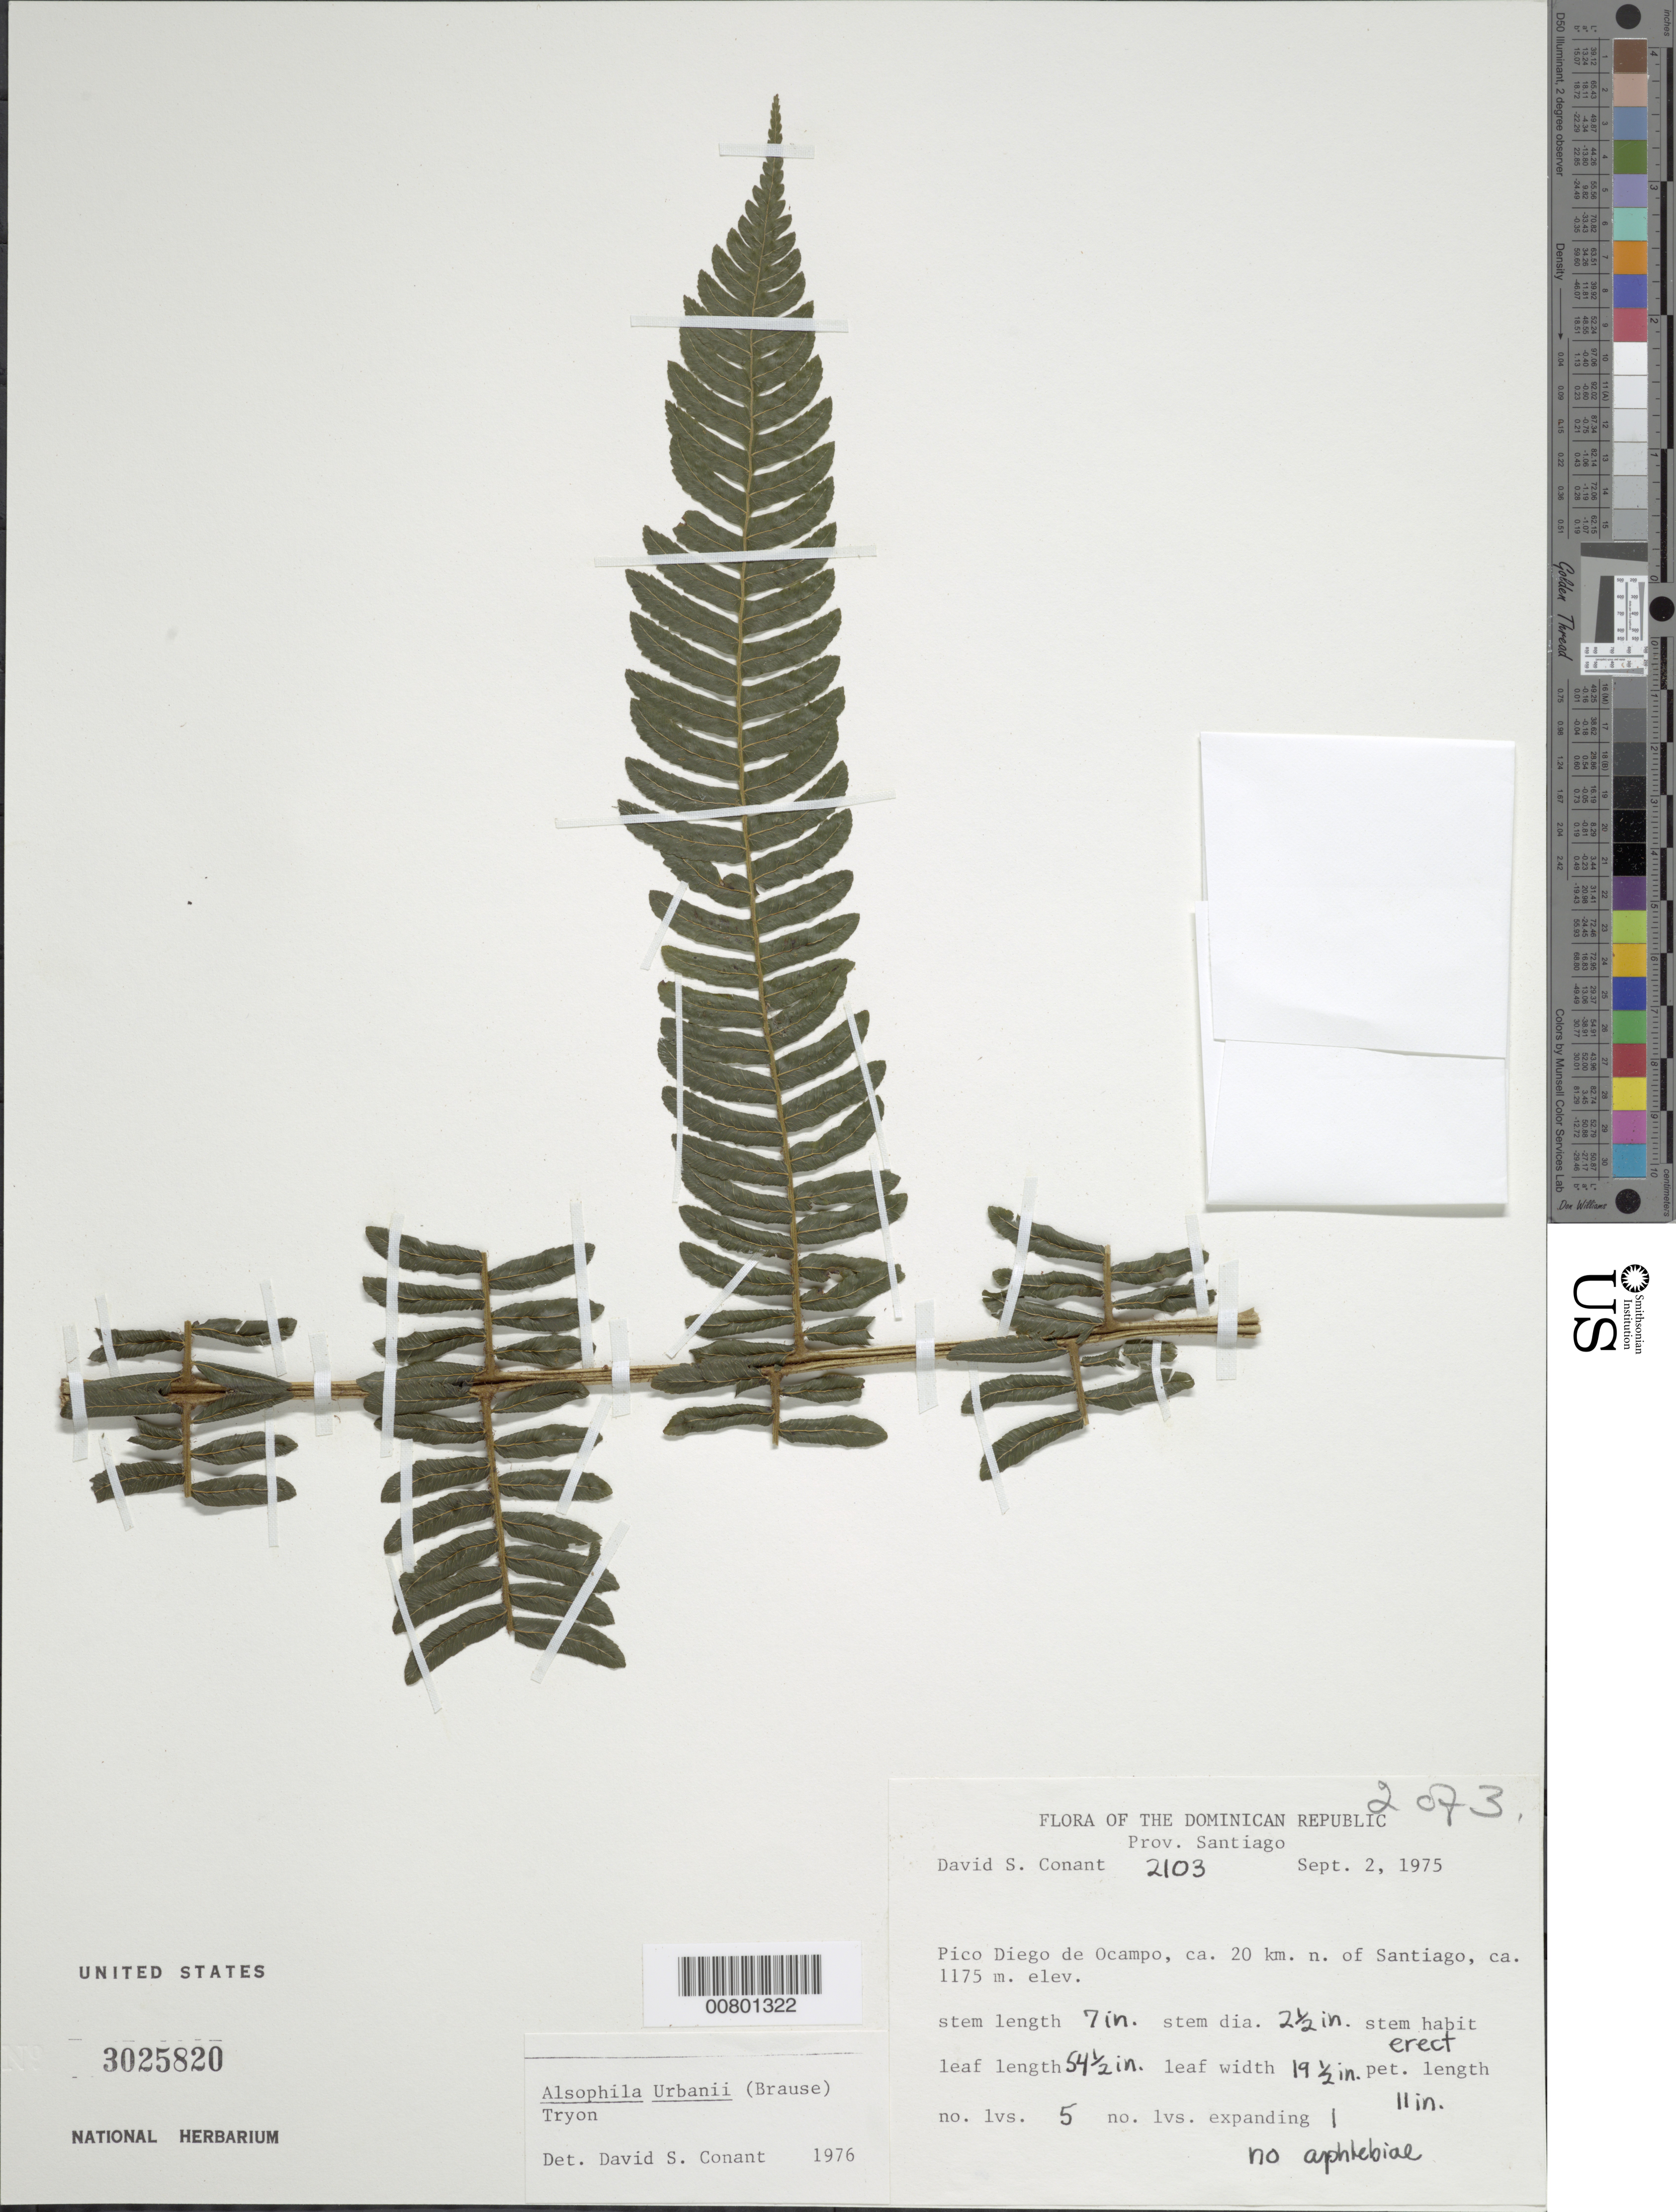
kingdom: Plantae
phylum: Tracheophyta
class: Polypodiopsida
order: Cyatheales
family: Cyatheaceae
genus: Alsophila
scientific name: Alsophila urbanii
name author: (Brause) R.M. Tryon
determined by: Conant, D. S.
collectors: D. S. Conant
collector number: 2103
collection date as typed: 02 Sep 1975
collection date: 1975-09-02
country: Dominican Republic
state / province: Santiago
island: Hispaniola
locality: Pico Diego de Ocampo, ca. 20 km N of Santiago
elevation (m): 1175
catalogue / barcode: US 3025820